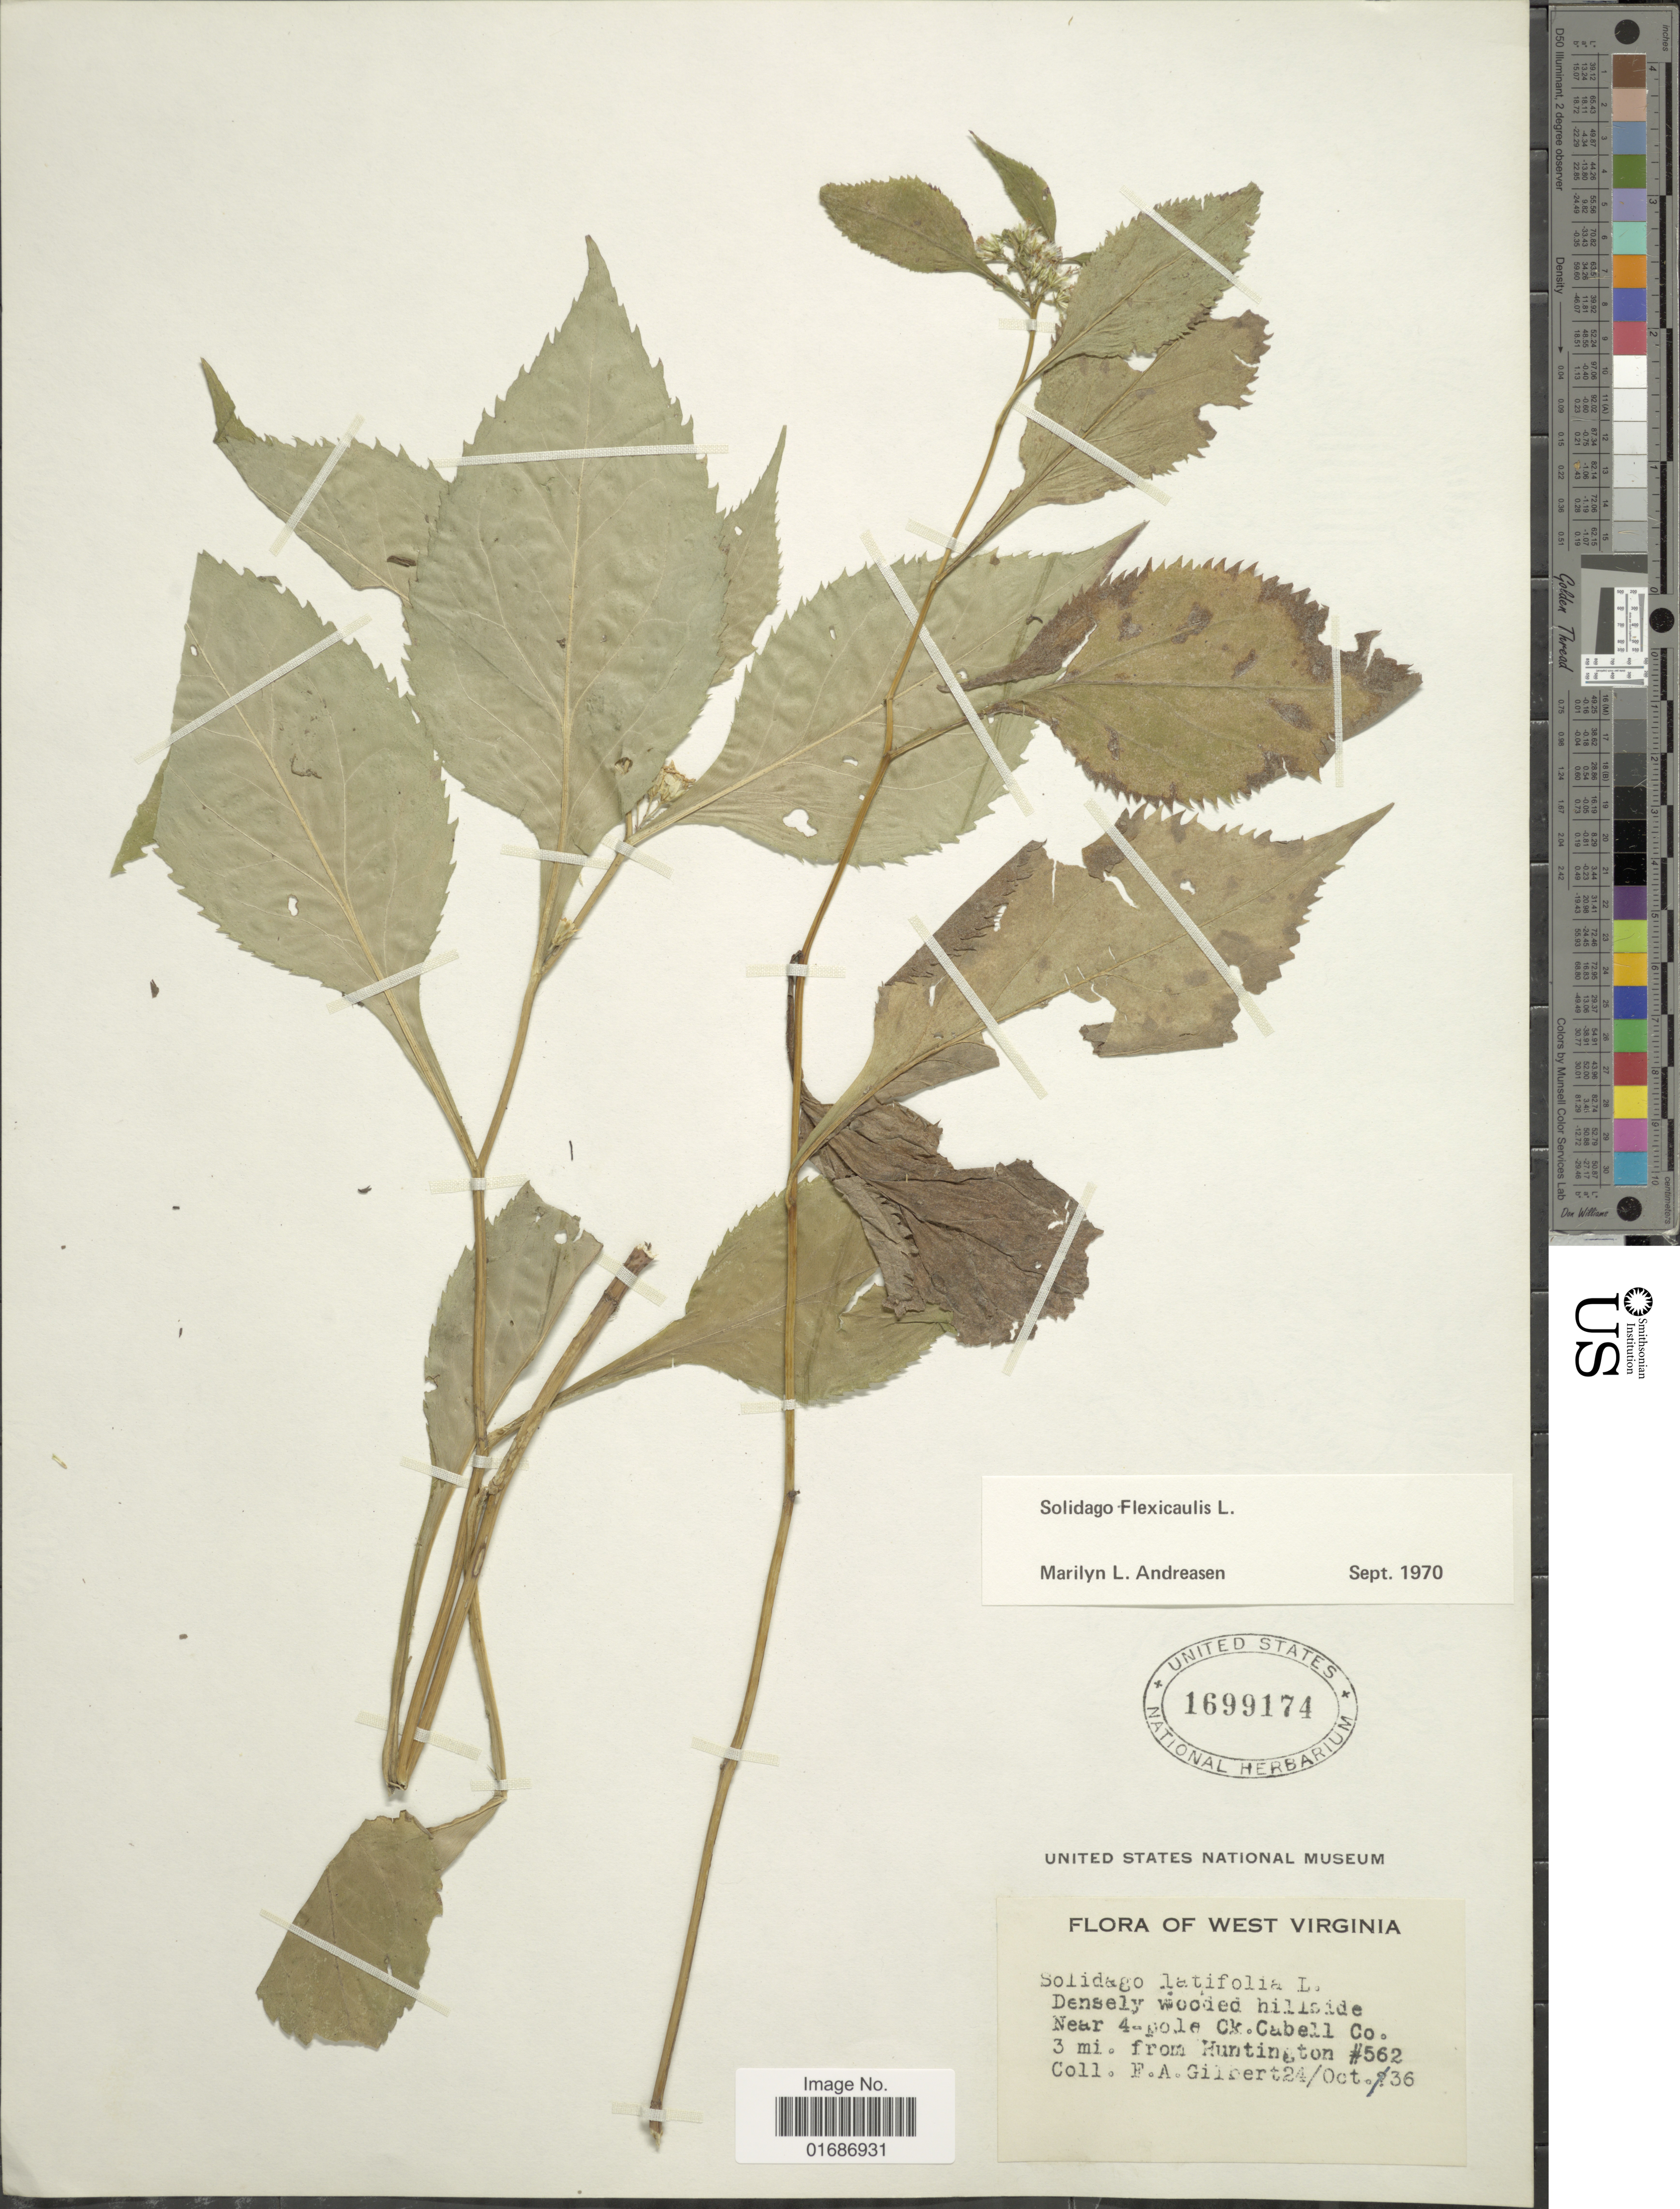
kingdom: Plantae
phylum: Tracheophyta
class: Magnoliopsida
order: Asterales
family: Asteraceae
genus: Solidago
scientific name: Solidago flexicaulis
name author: L.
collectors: F. A. Gilbert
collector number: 562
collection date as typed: Transcribed d/m/y: 24/10/36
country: United States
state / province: West Virginia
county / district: Cabell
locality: Densely wooded hillside, Near 4-pole Ck.Cabelle Co., 3 mi. from Huntington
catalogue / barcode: US 1699174